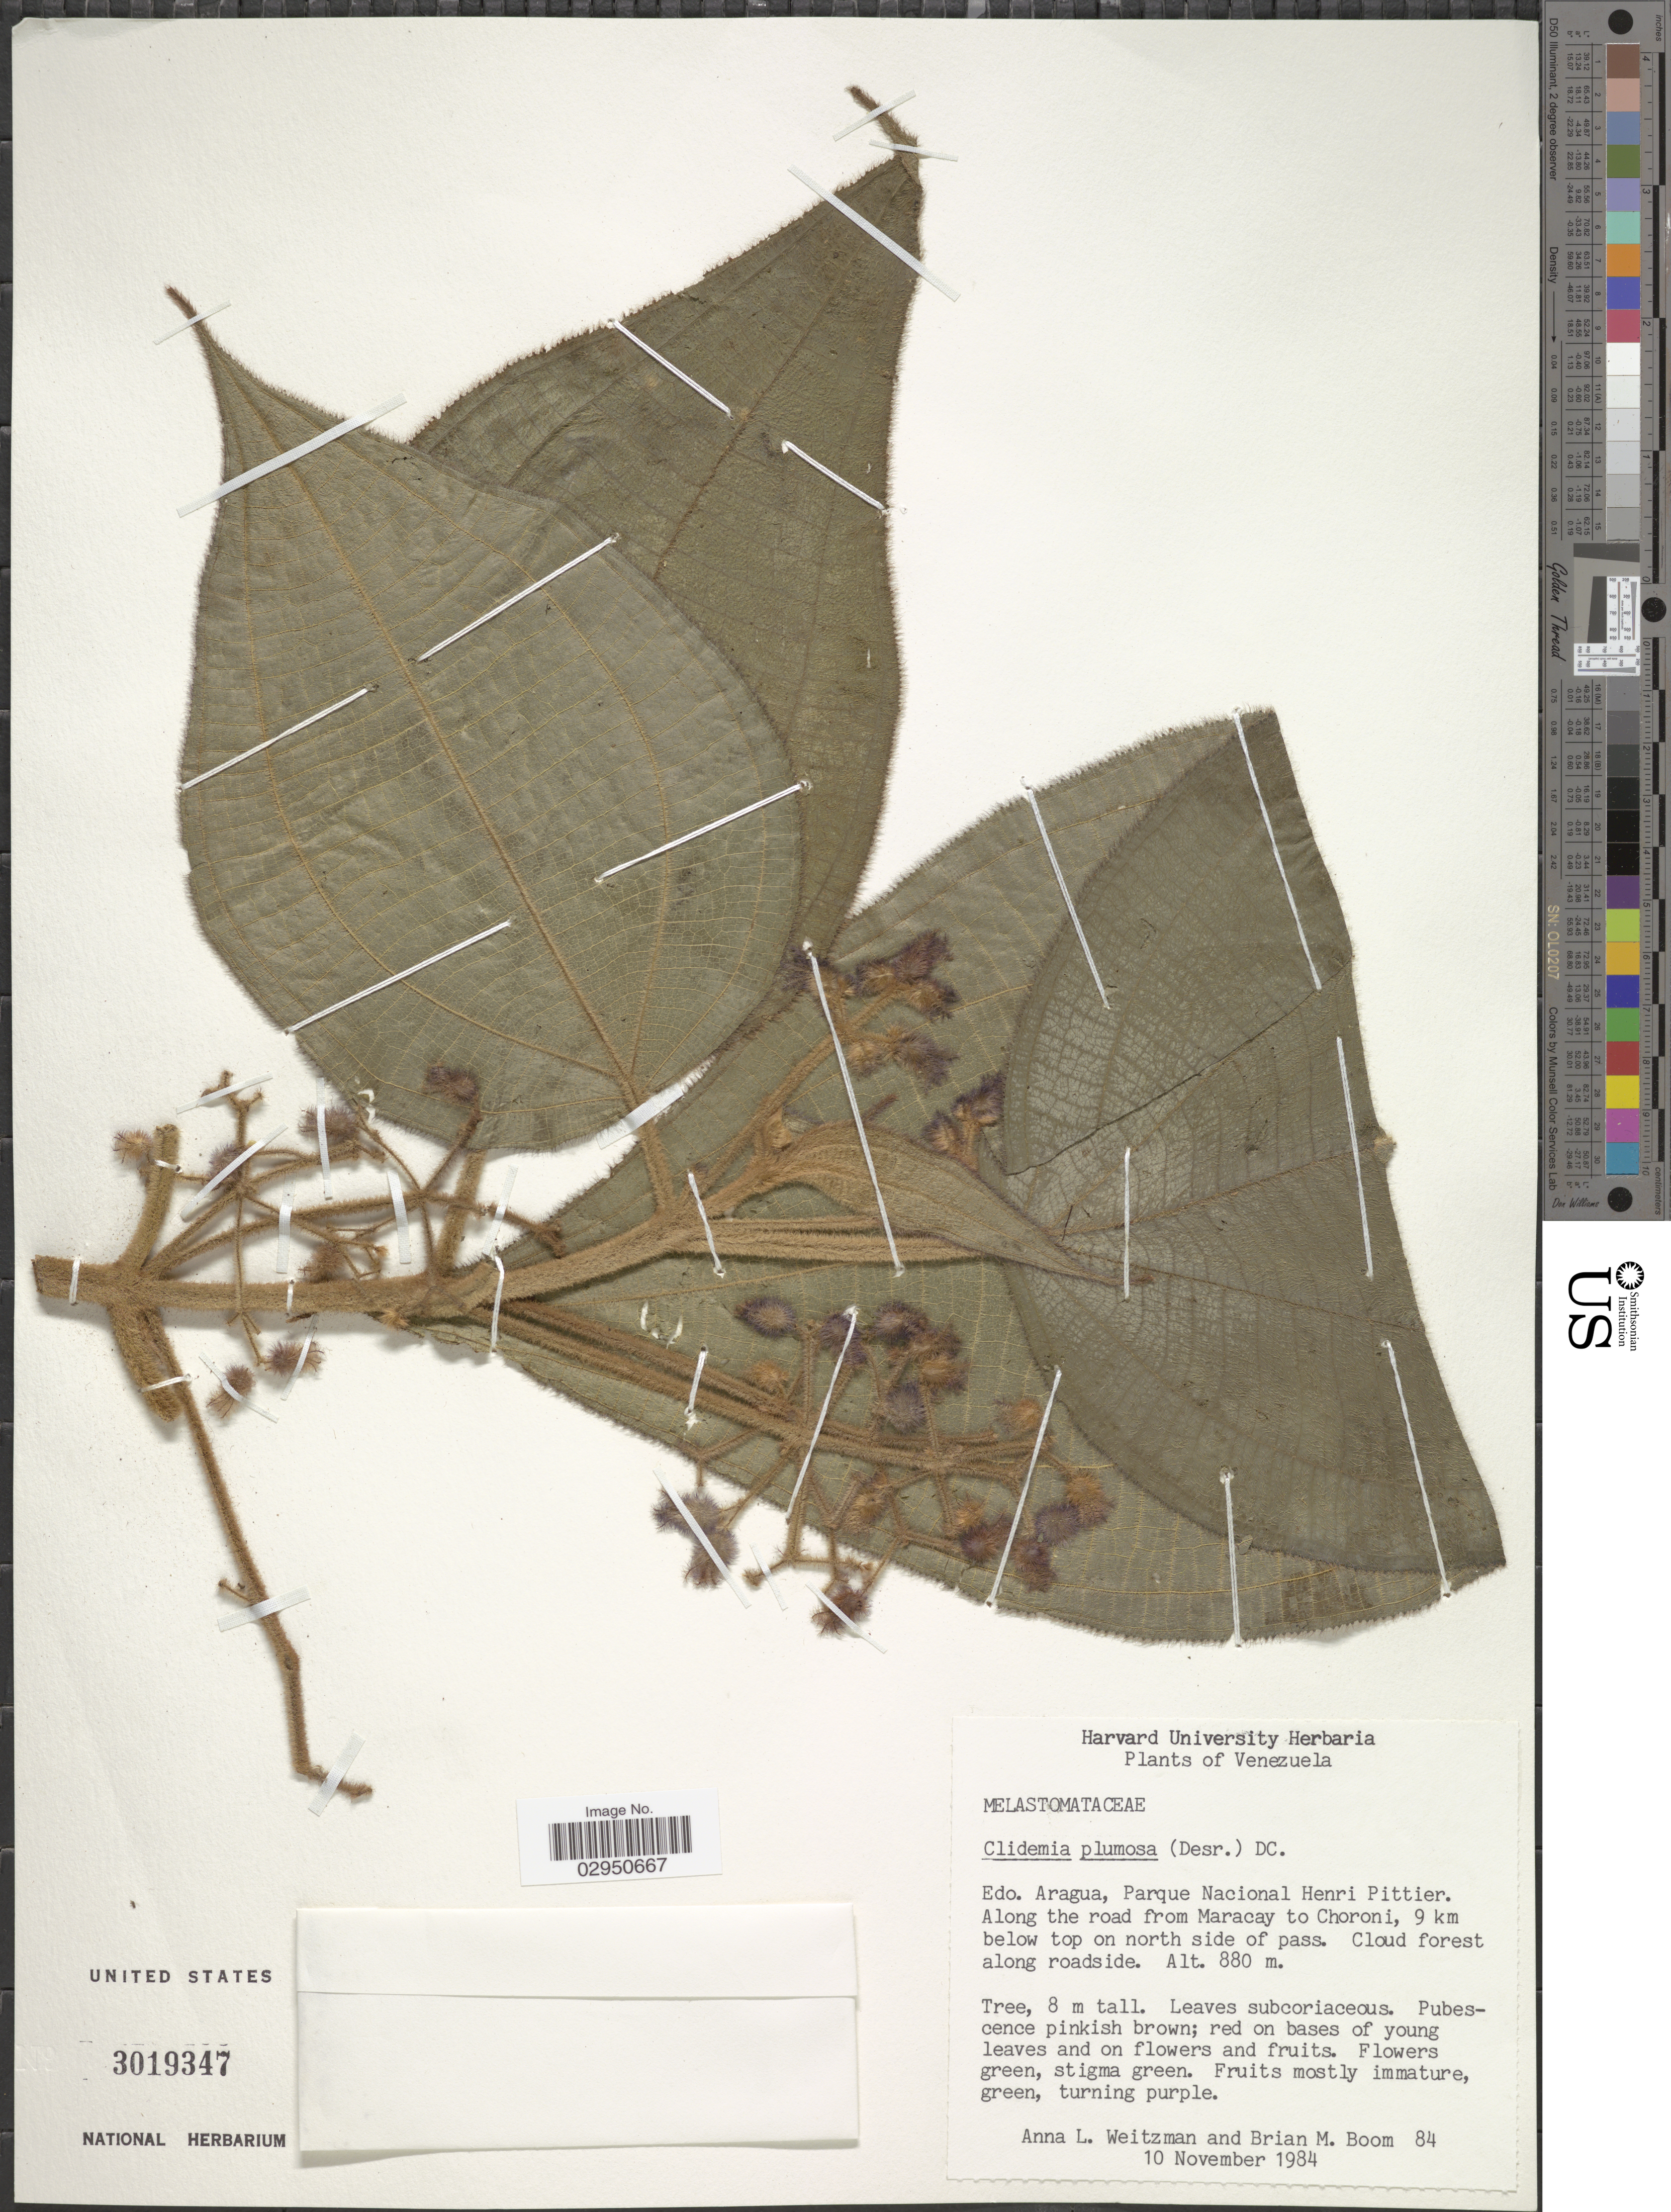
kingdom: Plantae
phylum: Tracheophyta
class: Magnoliopsida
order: Myrtales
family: Melastomataceae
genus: Clidemia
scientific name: Clidemia plumosa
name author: DC.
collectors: A. L. Weitzman & B. M. Boom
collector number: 84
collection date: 1984-11-10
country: Venezuela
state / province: Aragua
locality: Parque Nacional Henri Pittier. Along the road from Maracay to Choroni, 9 km below top on north side of pass. Cloud forest along roadside.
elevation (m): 880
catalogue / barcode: US 3019347